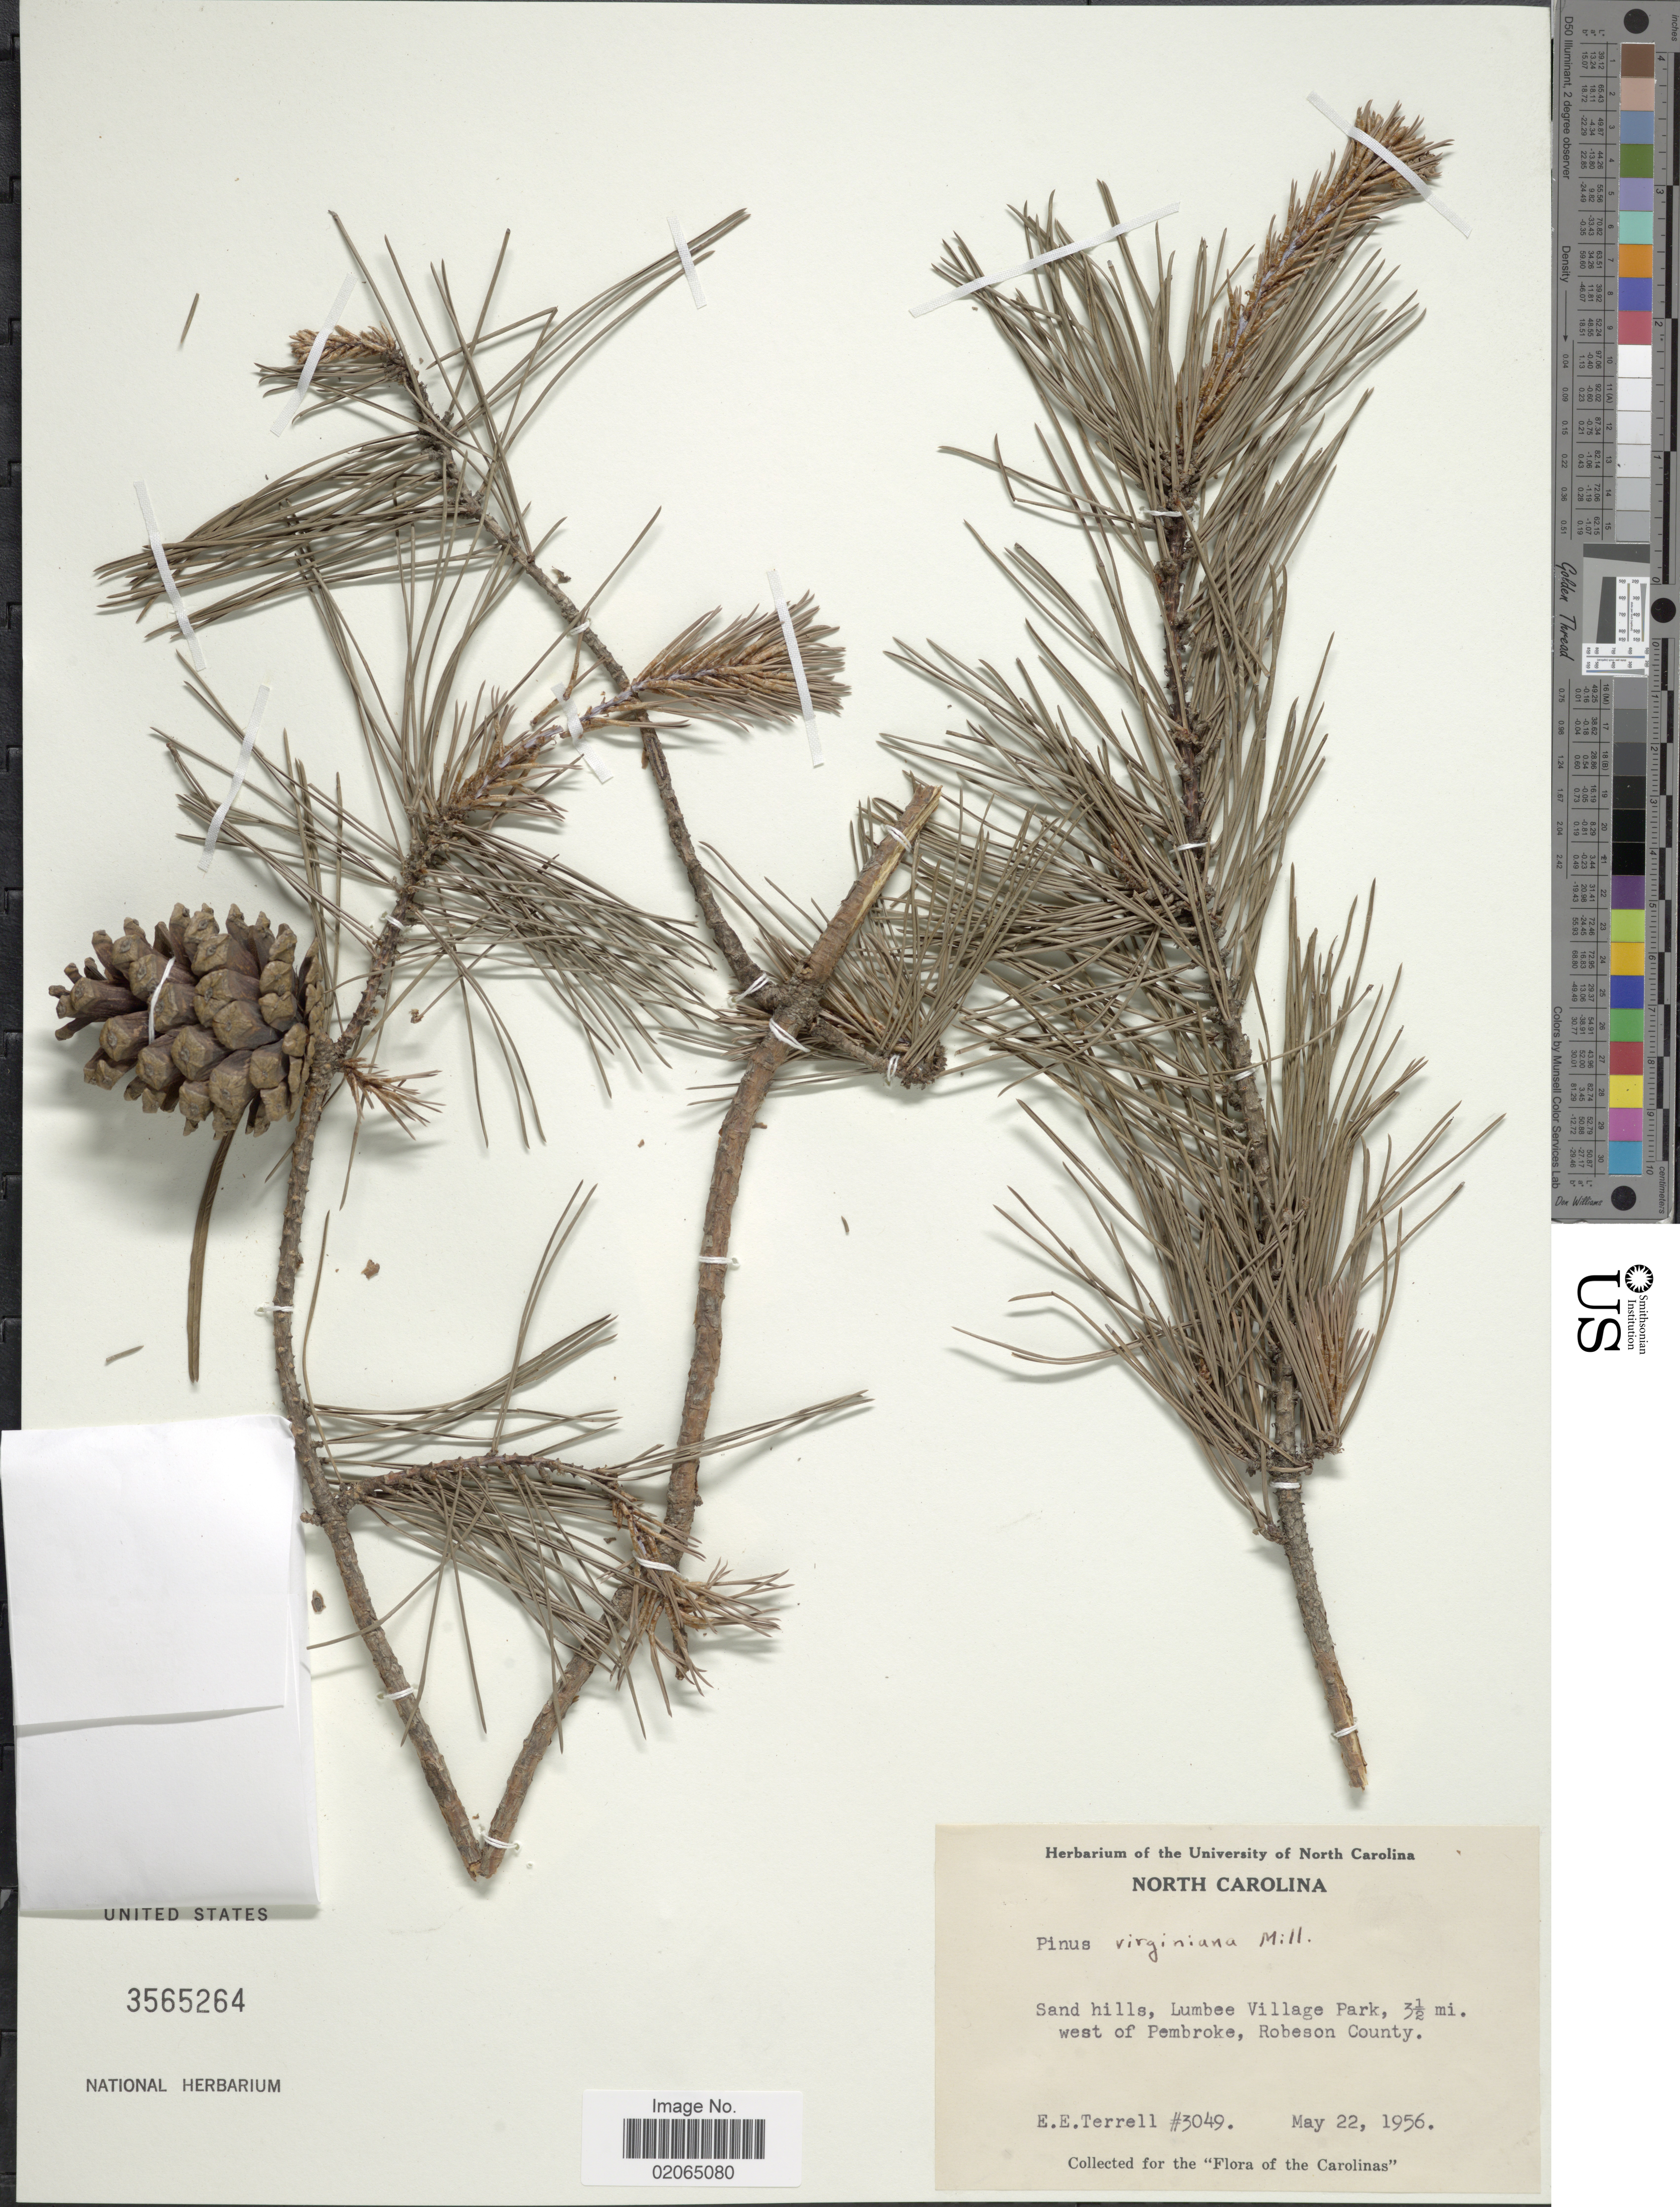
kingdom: Plantae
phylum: Tracheophyta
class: Pinopsida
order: Pinales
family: Pinaceae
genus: Pinus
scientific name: Pinus virginiana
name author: Mill.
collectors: E. E. Terrell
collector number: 3049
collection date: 1956-05-22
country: United States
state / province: North Carolina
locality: Lumbee Village Park, 3 1/2 mi west of Pembroke, Robeson County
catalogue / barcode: US 3565264